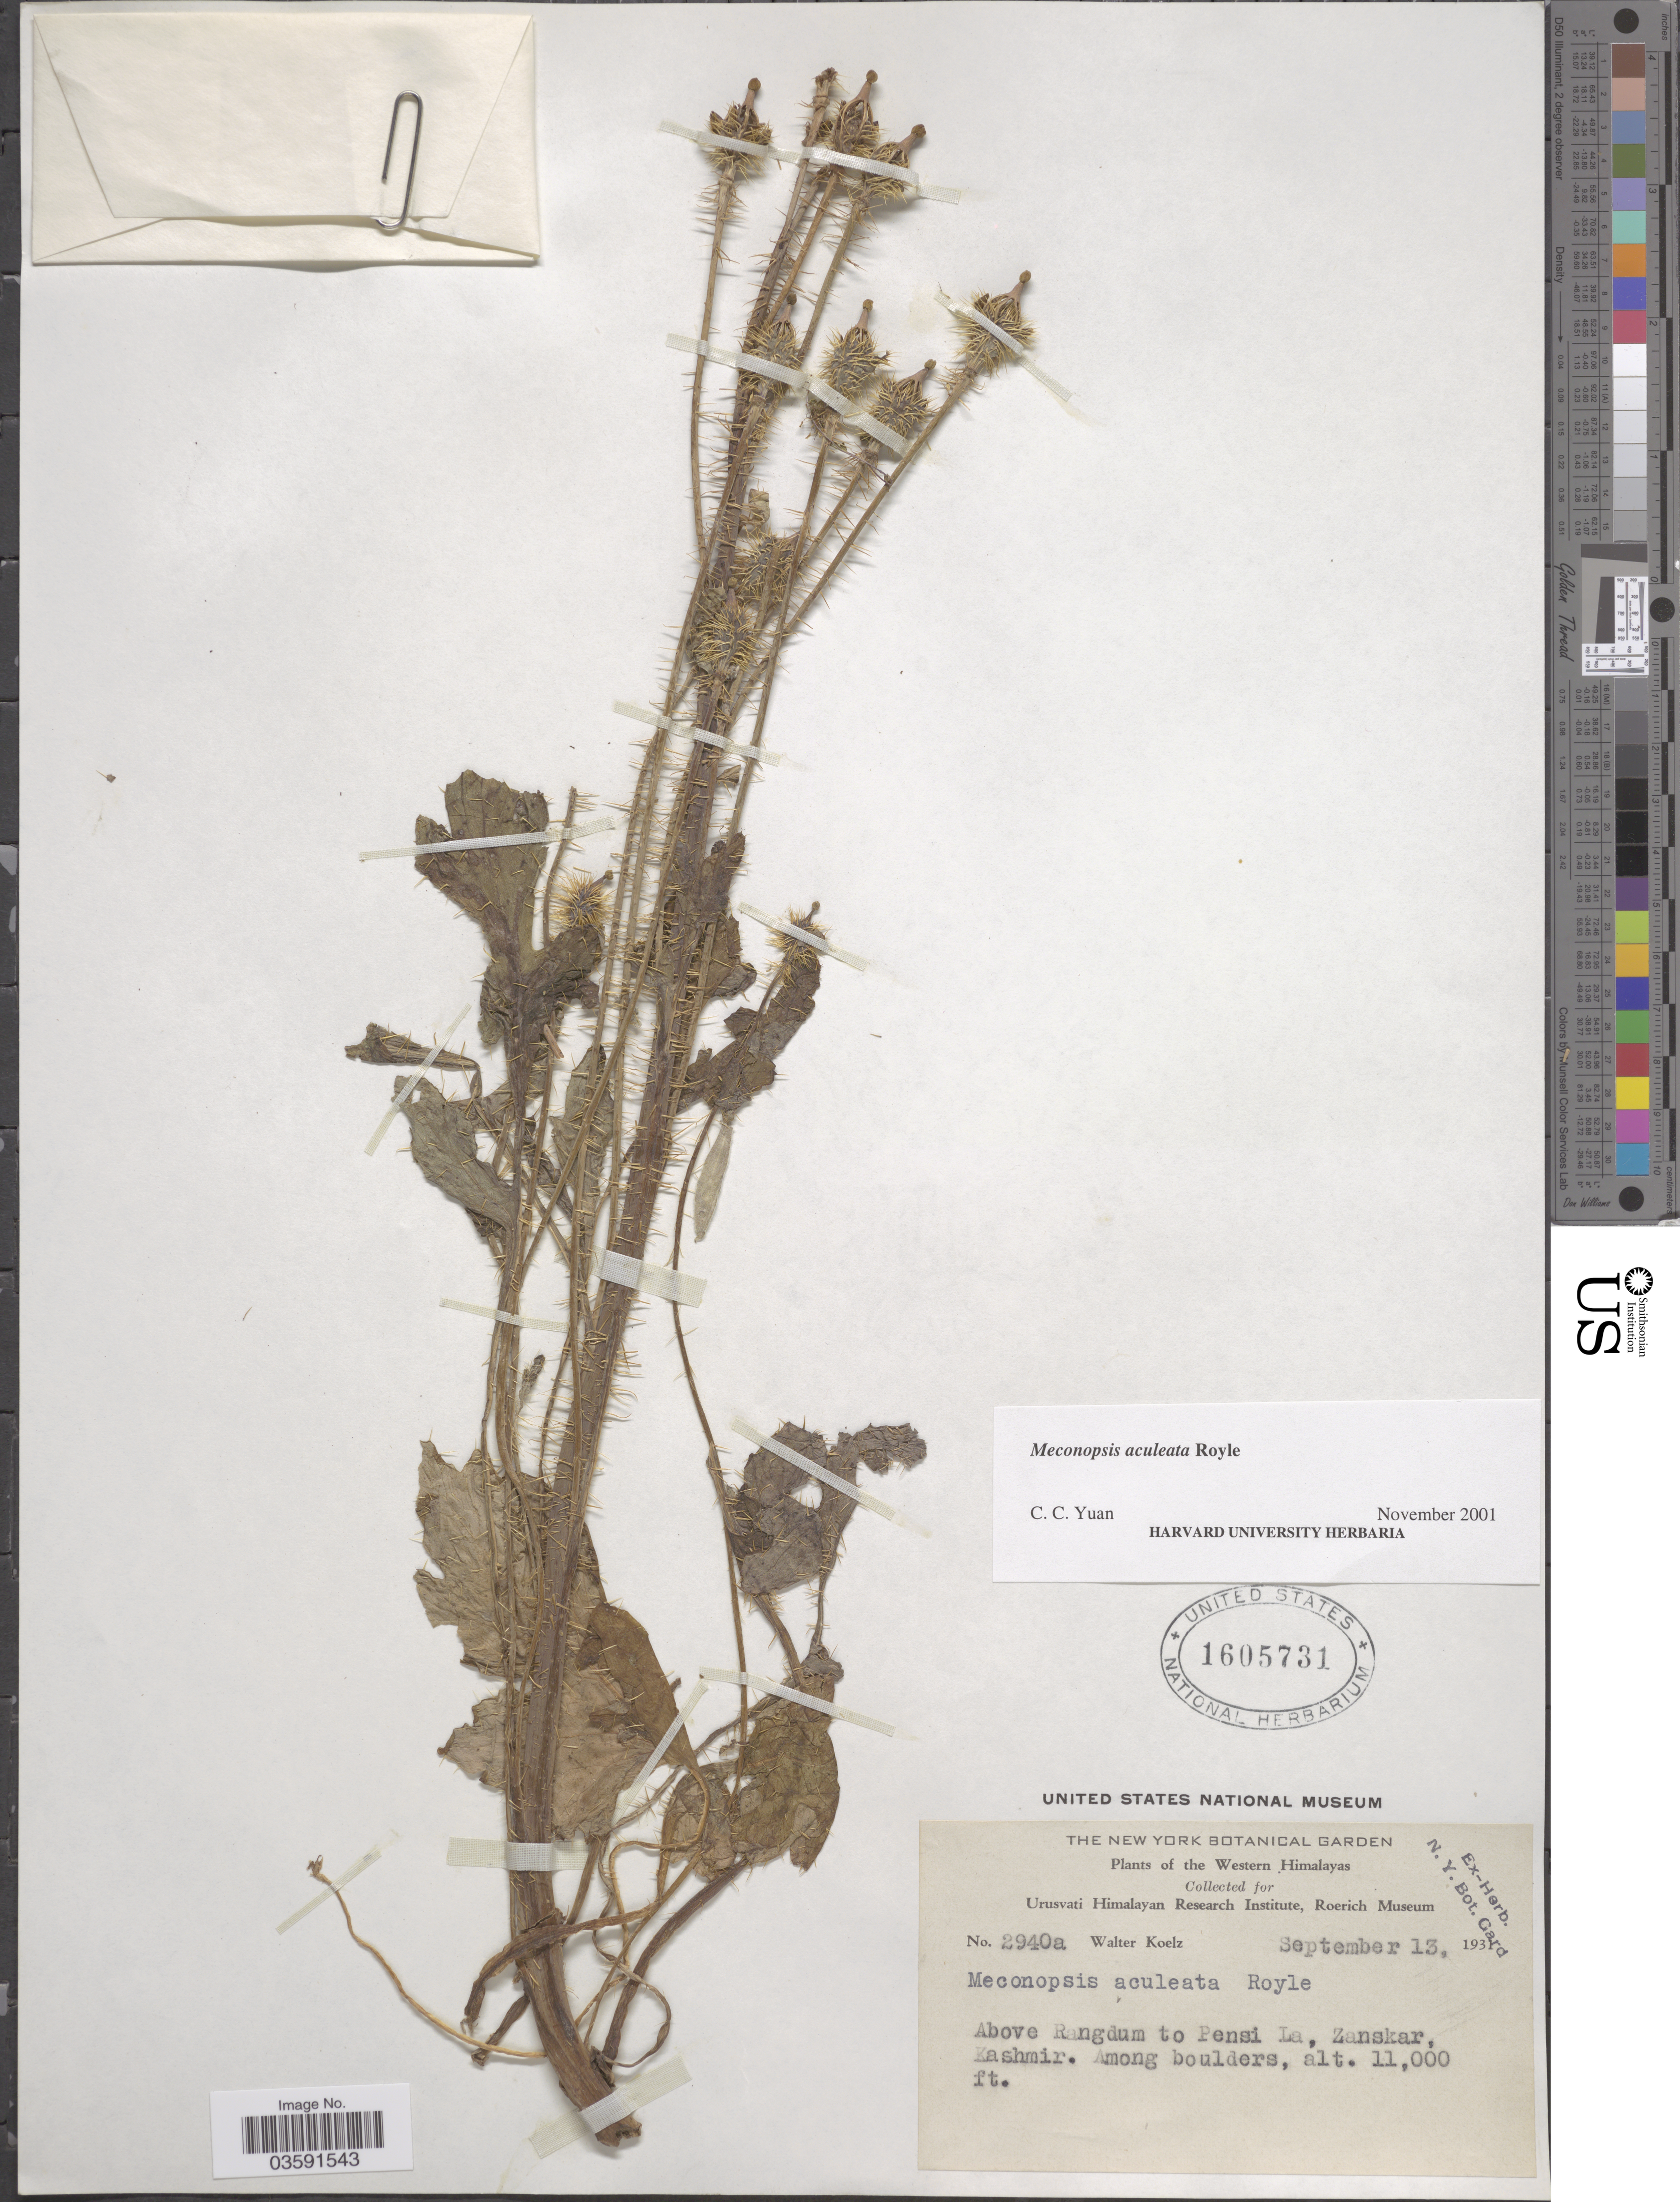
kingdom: Plantae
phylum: Tracheophyta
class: Magnoliopsida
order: Ranunculales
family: Papaveraceae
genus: Meconopsis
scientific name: Meconopsis aculeata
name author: Royle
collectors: W. N. Koelz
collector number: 2940a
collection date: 1931-09-13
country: India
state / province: Jammu and Kashmir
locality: Western Himalayas. Above Rangdum to Pensi La, Zanskar, Kashmir.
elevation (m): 3353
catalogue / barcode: US 1605731